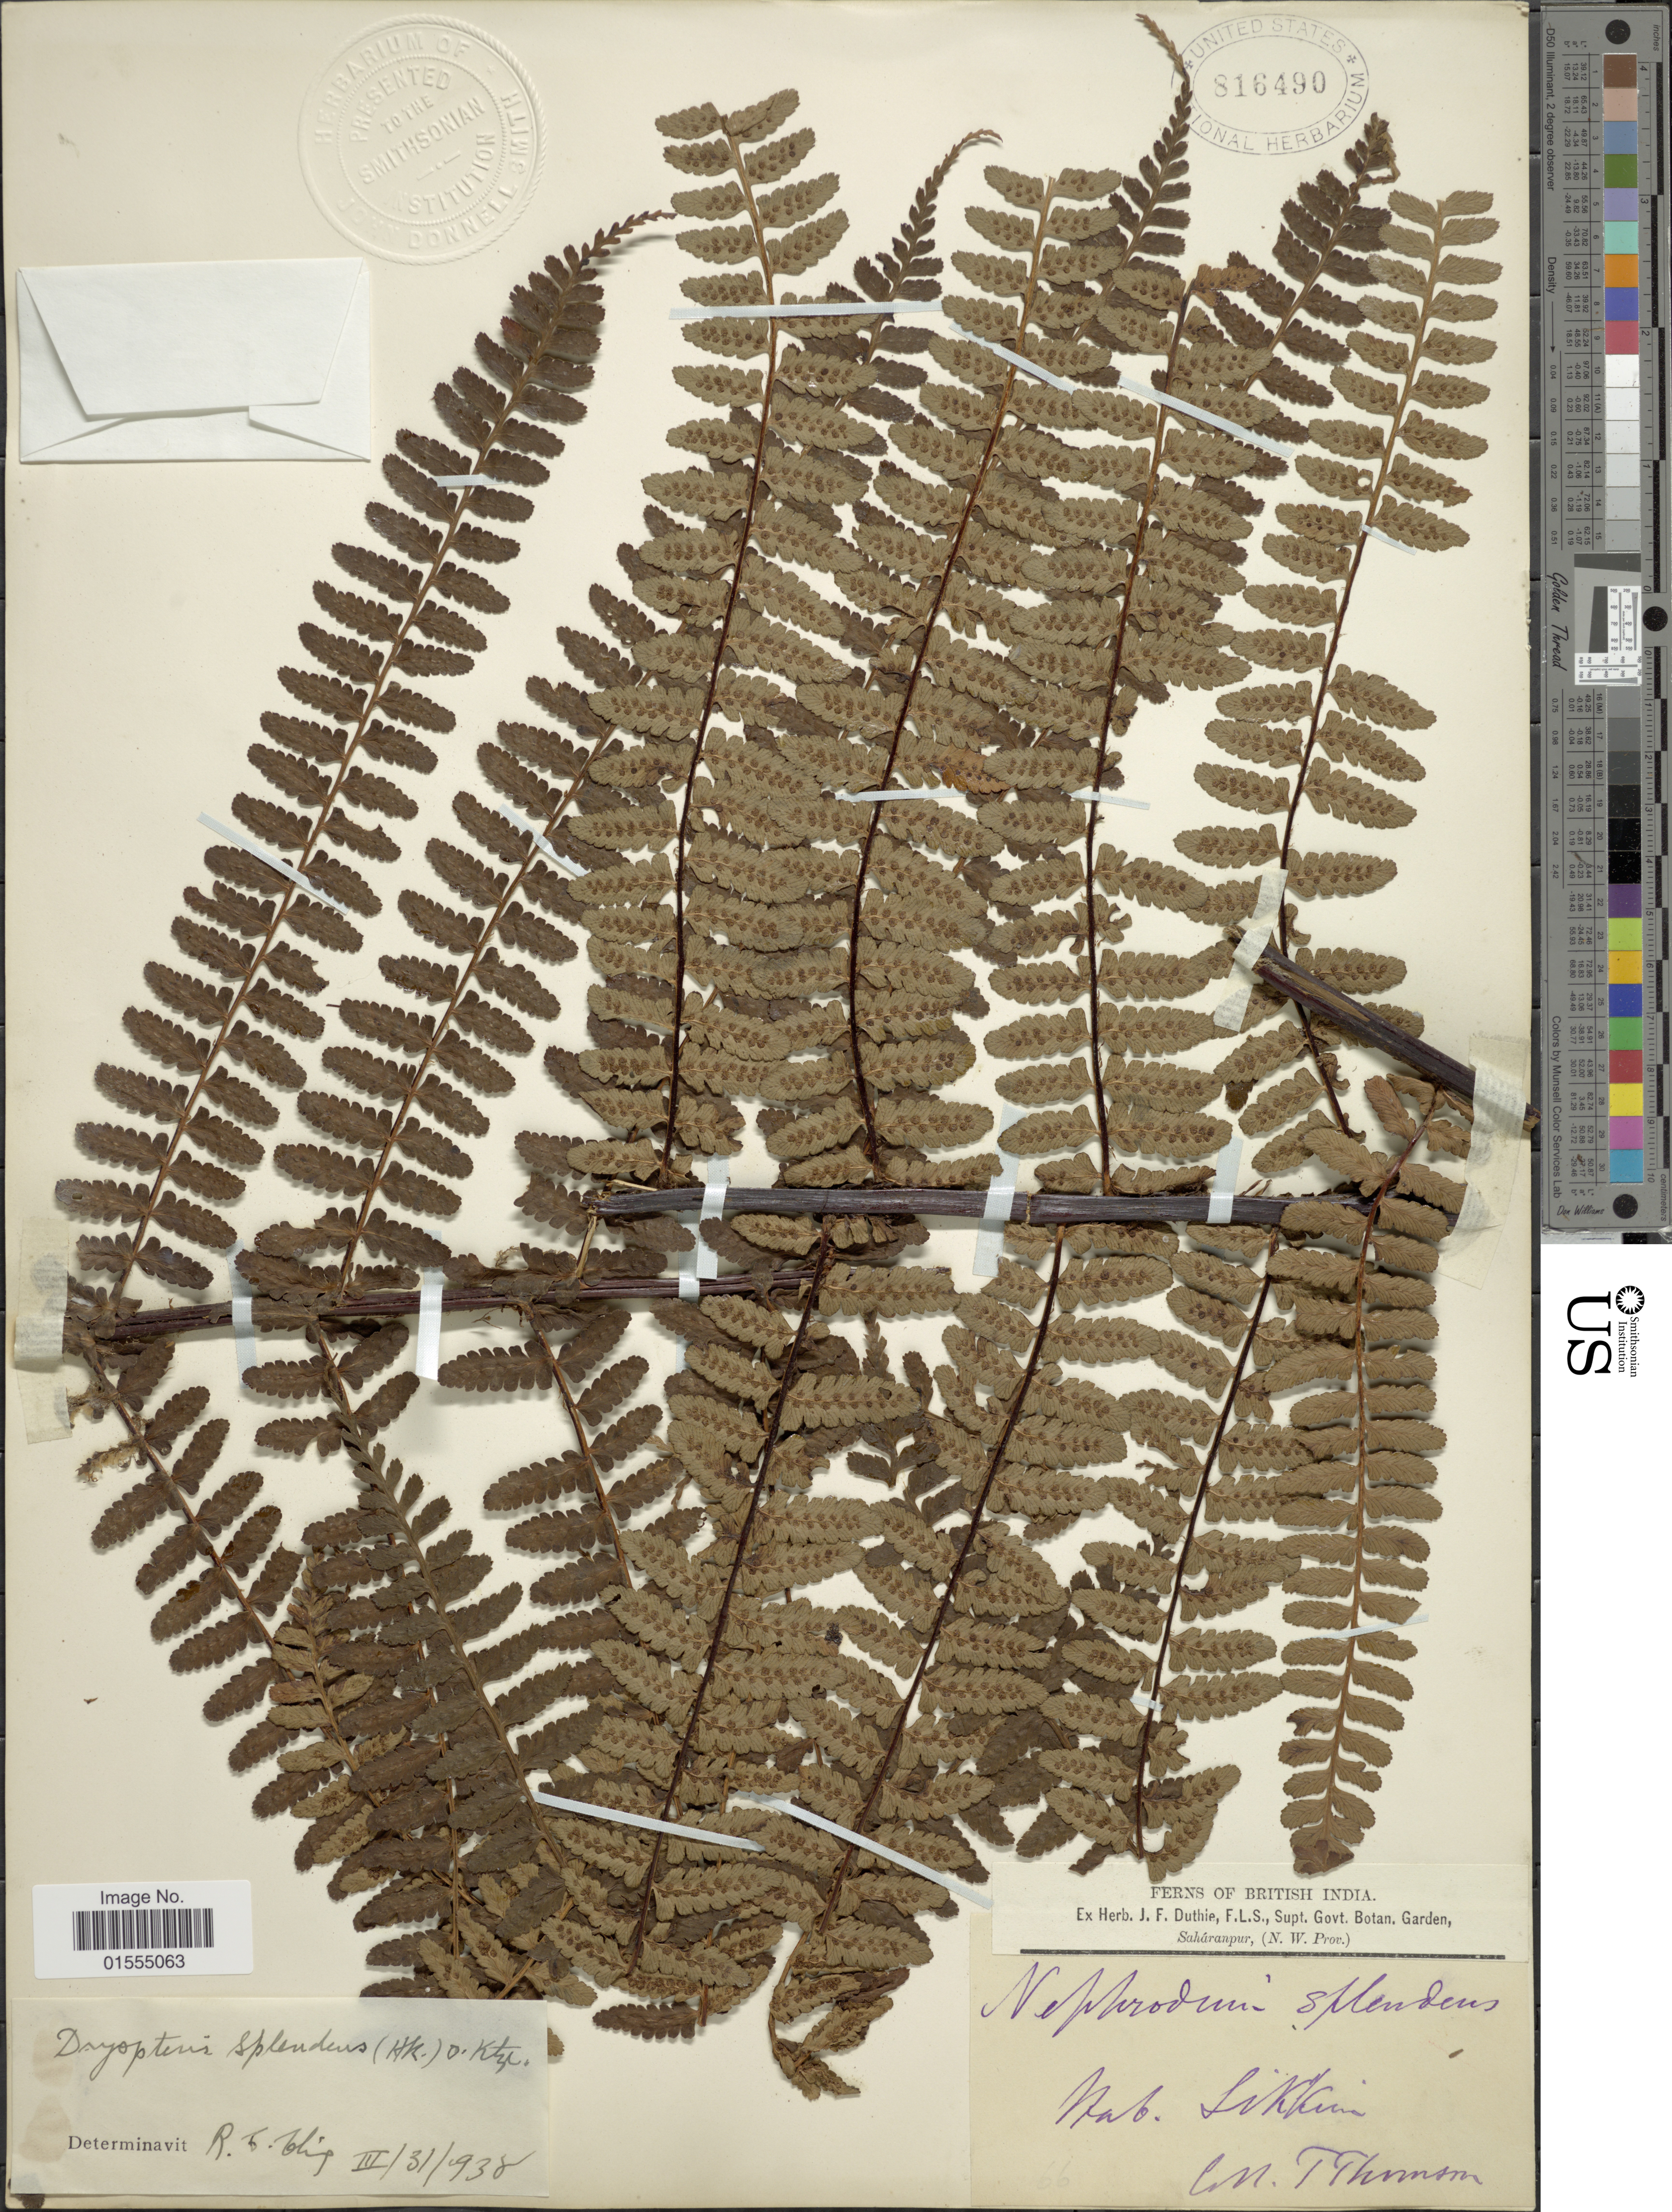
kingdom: Plantae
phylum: Tracheophyta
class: Polypodiopsida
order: Polypodiales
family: Dryopteridaceae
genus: Dryopteris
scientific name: Dryopteris splendens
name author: (Hook.) Kuntze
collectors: T. Thomson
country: India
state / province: Sikkim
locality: Sikkim, British India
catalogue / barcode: US 816490